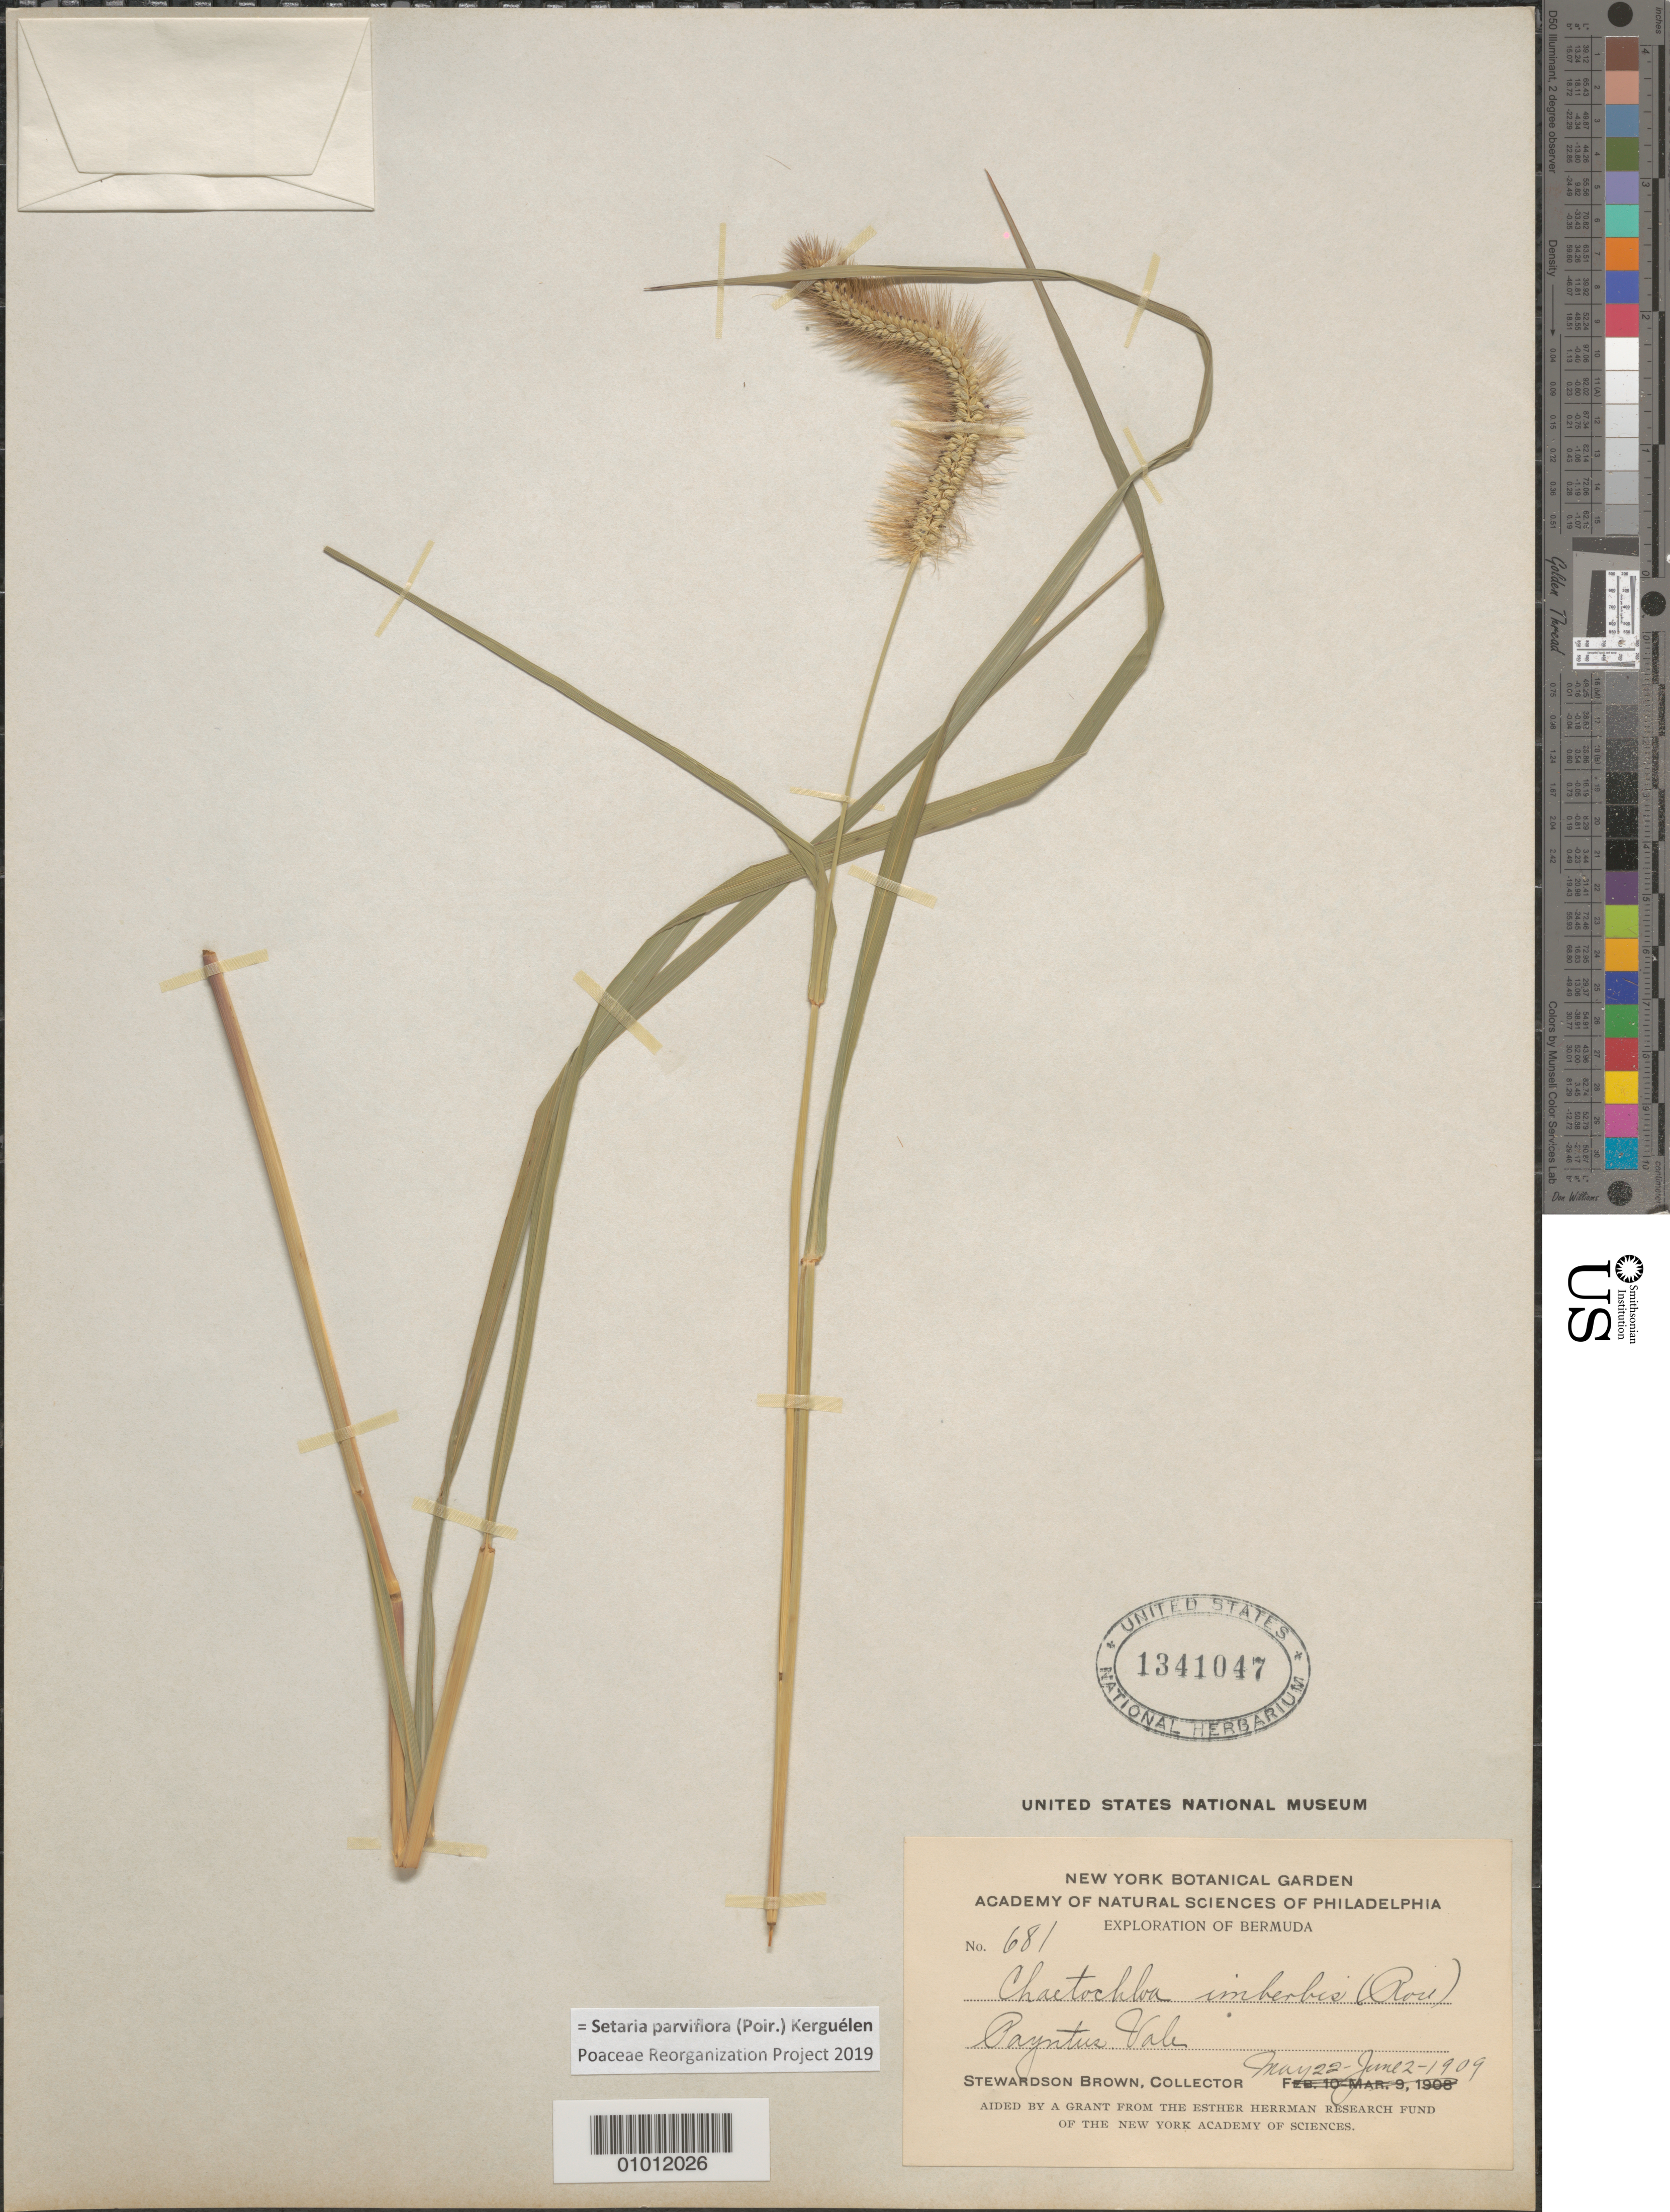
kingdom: Plantae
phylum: Tracheophyta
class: Liliopsida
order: Poales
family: Poaceae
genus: Setaria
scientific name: Setaria parviflora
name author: (Poir.) Kerguélen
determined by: Poaceae Reorganization Project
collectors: S. Brown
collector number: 681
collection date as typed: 22 May 1909 to 02 Jun 1909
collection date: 1909-05-22/1909-06-02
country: Bermuda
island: Bermuda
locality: Payntus Vale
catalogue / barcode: US 1341047